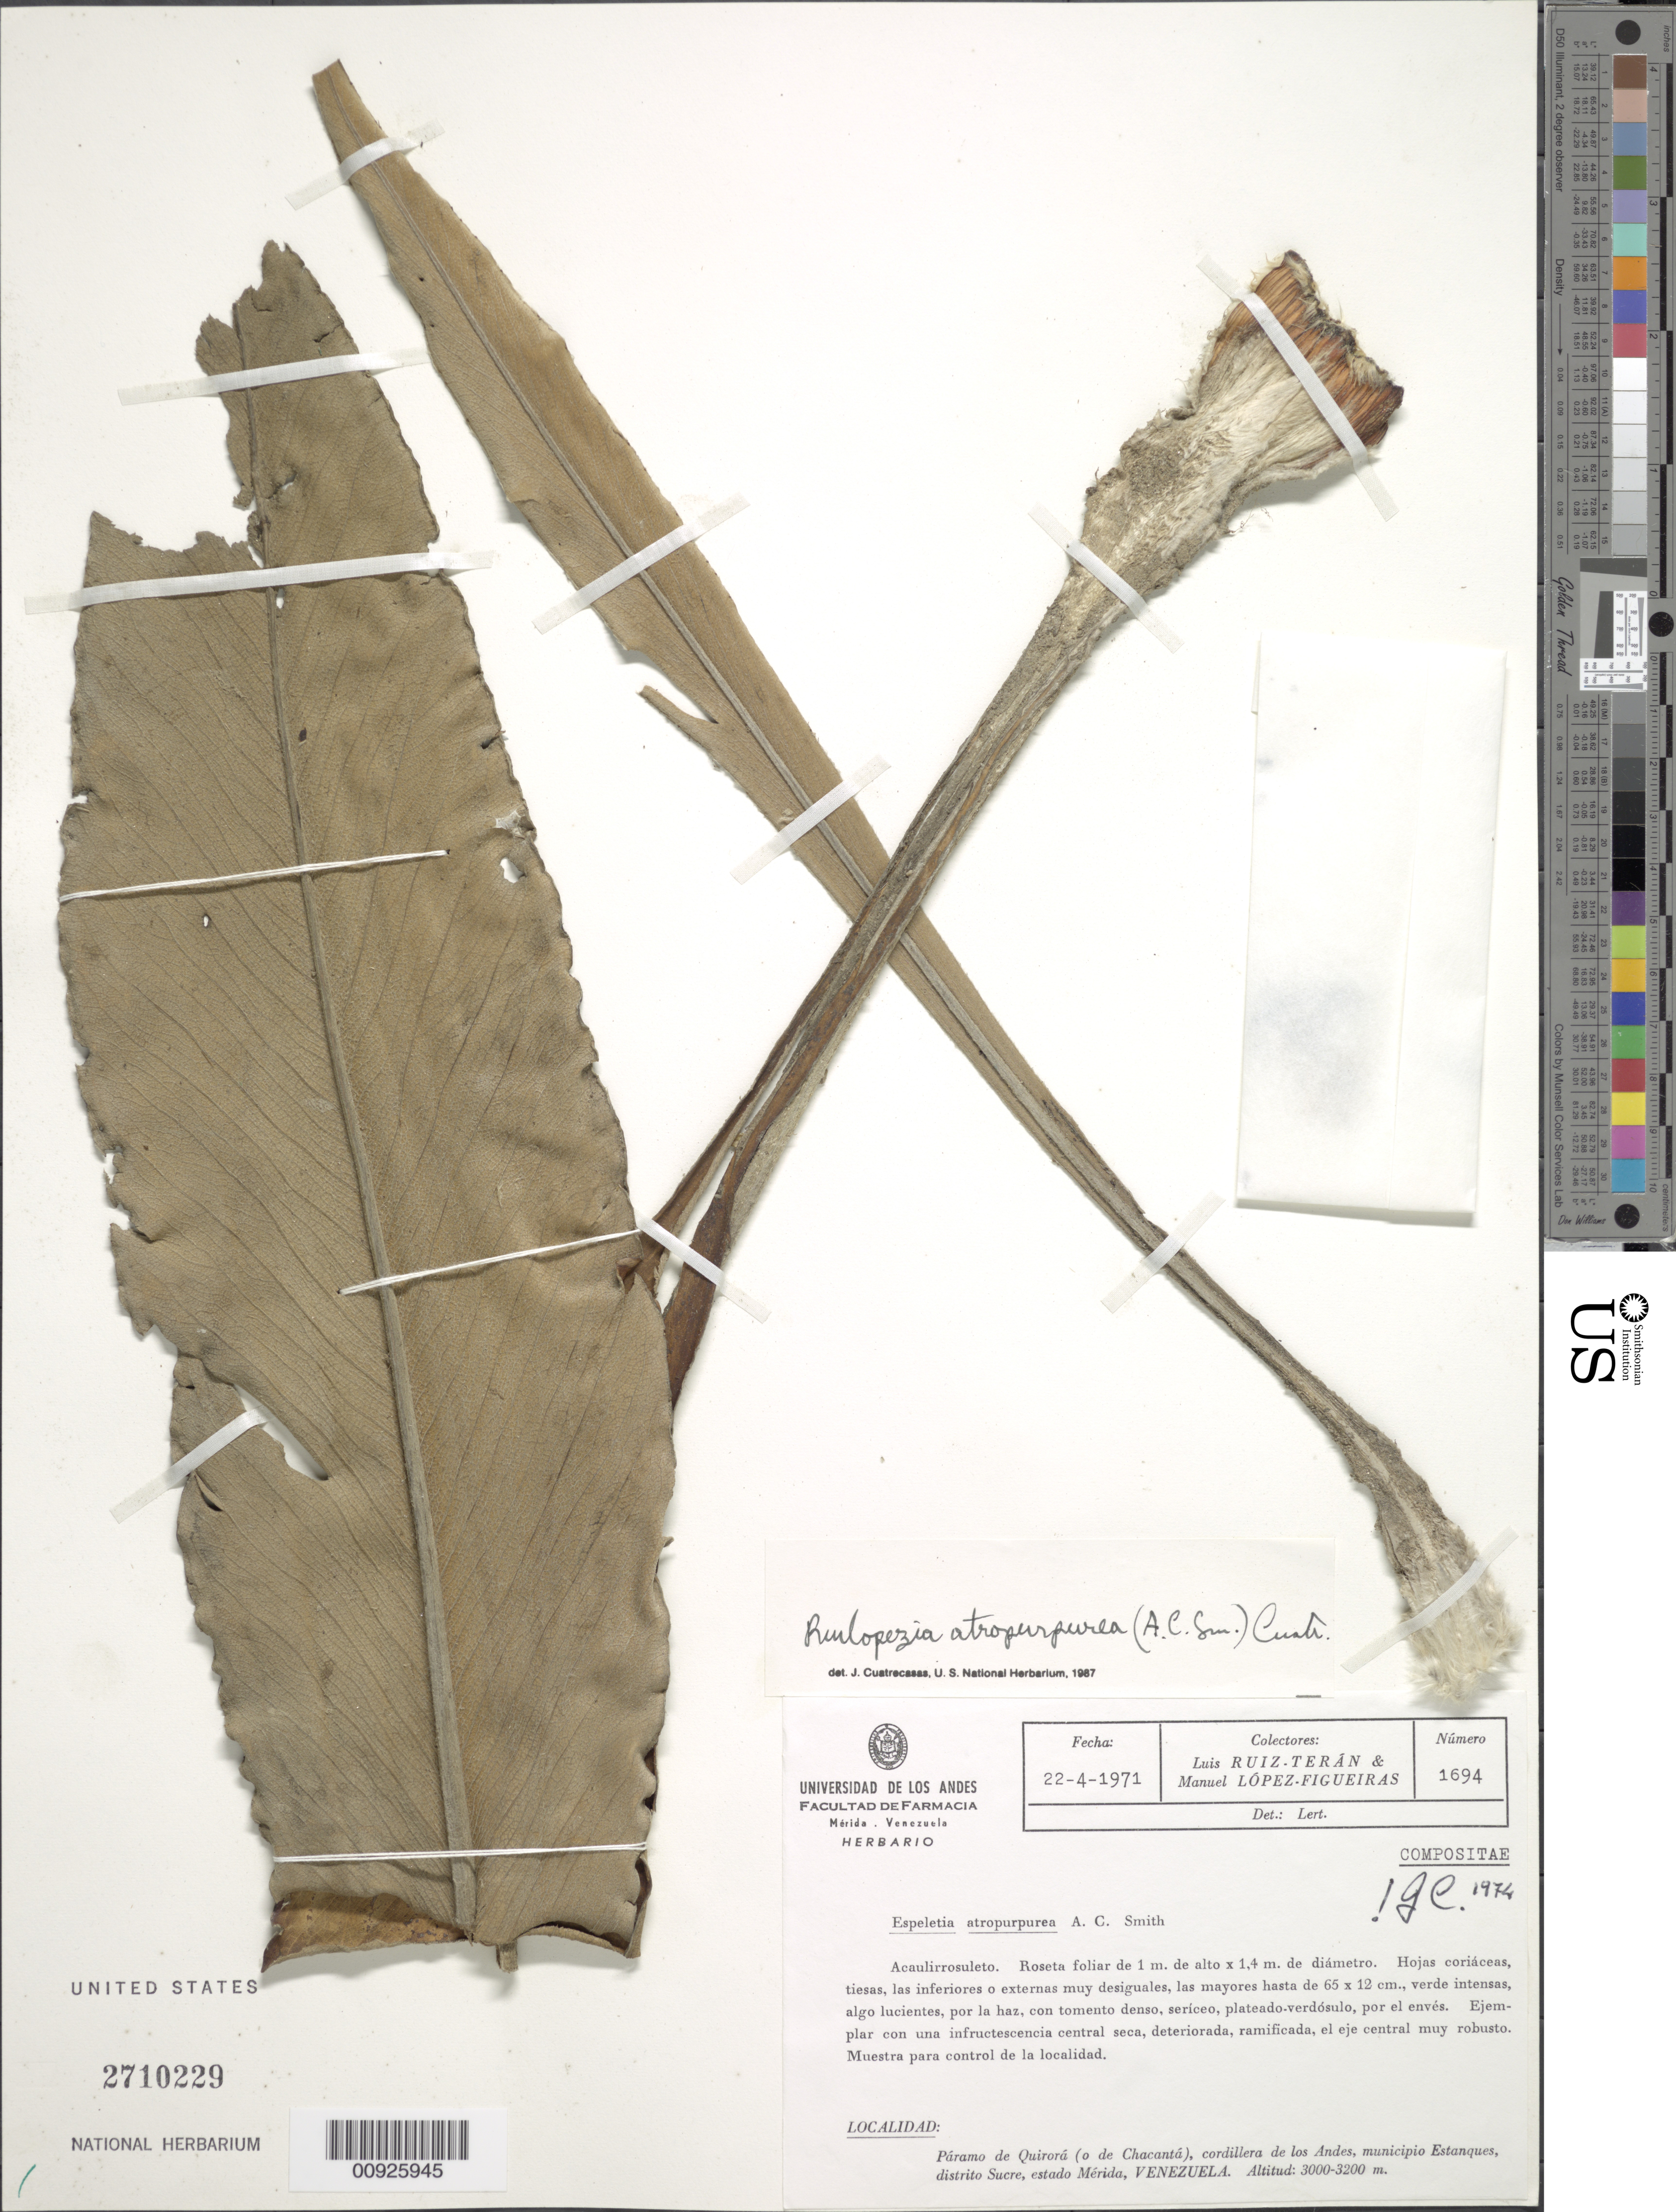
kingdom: Plantae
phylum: Tracheophyta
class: Magnoliopsida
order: Asterales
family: Asteraceae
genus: Ruilopezia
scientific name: Ruilopezia atropurpurea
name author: (A.C. Sm.) Cuatrec.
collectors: L. E. Ruíz-Terán & M. López Figueiras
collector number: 1694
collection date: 1971-04-22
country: Venezuela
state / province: Mérida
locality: Páramo de Quirorá. Páramo de Quirorá (o de Chacantá), Municipio Estanques, Distrito Sucre.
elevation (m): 3000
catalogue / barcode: US 2710229